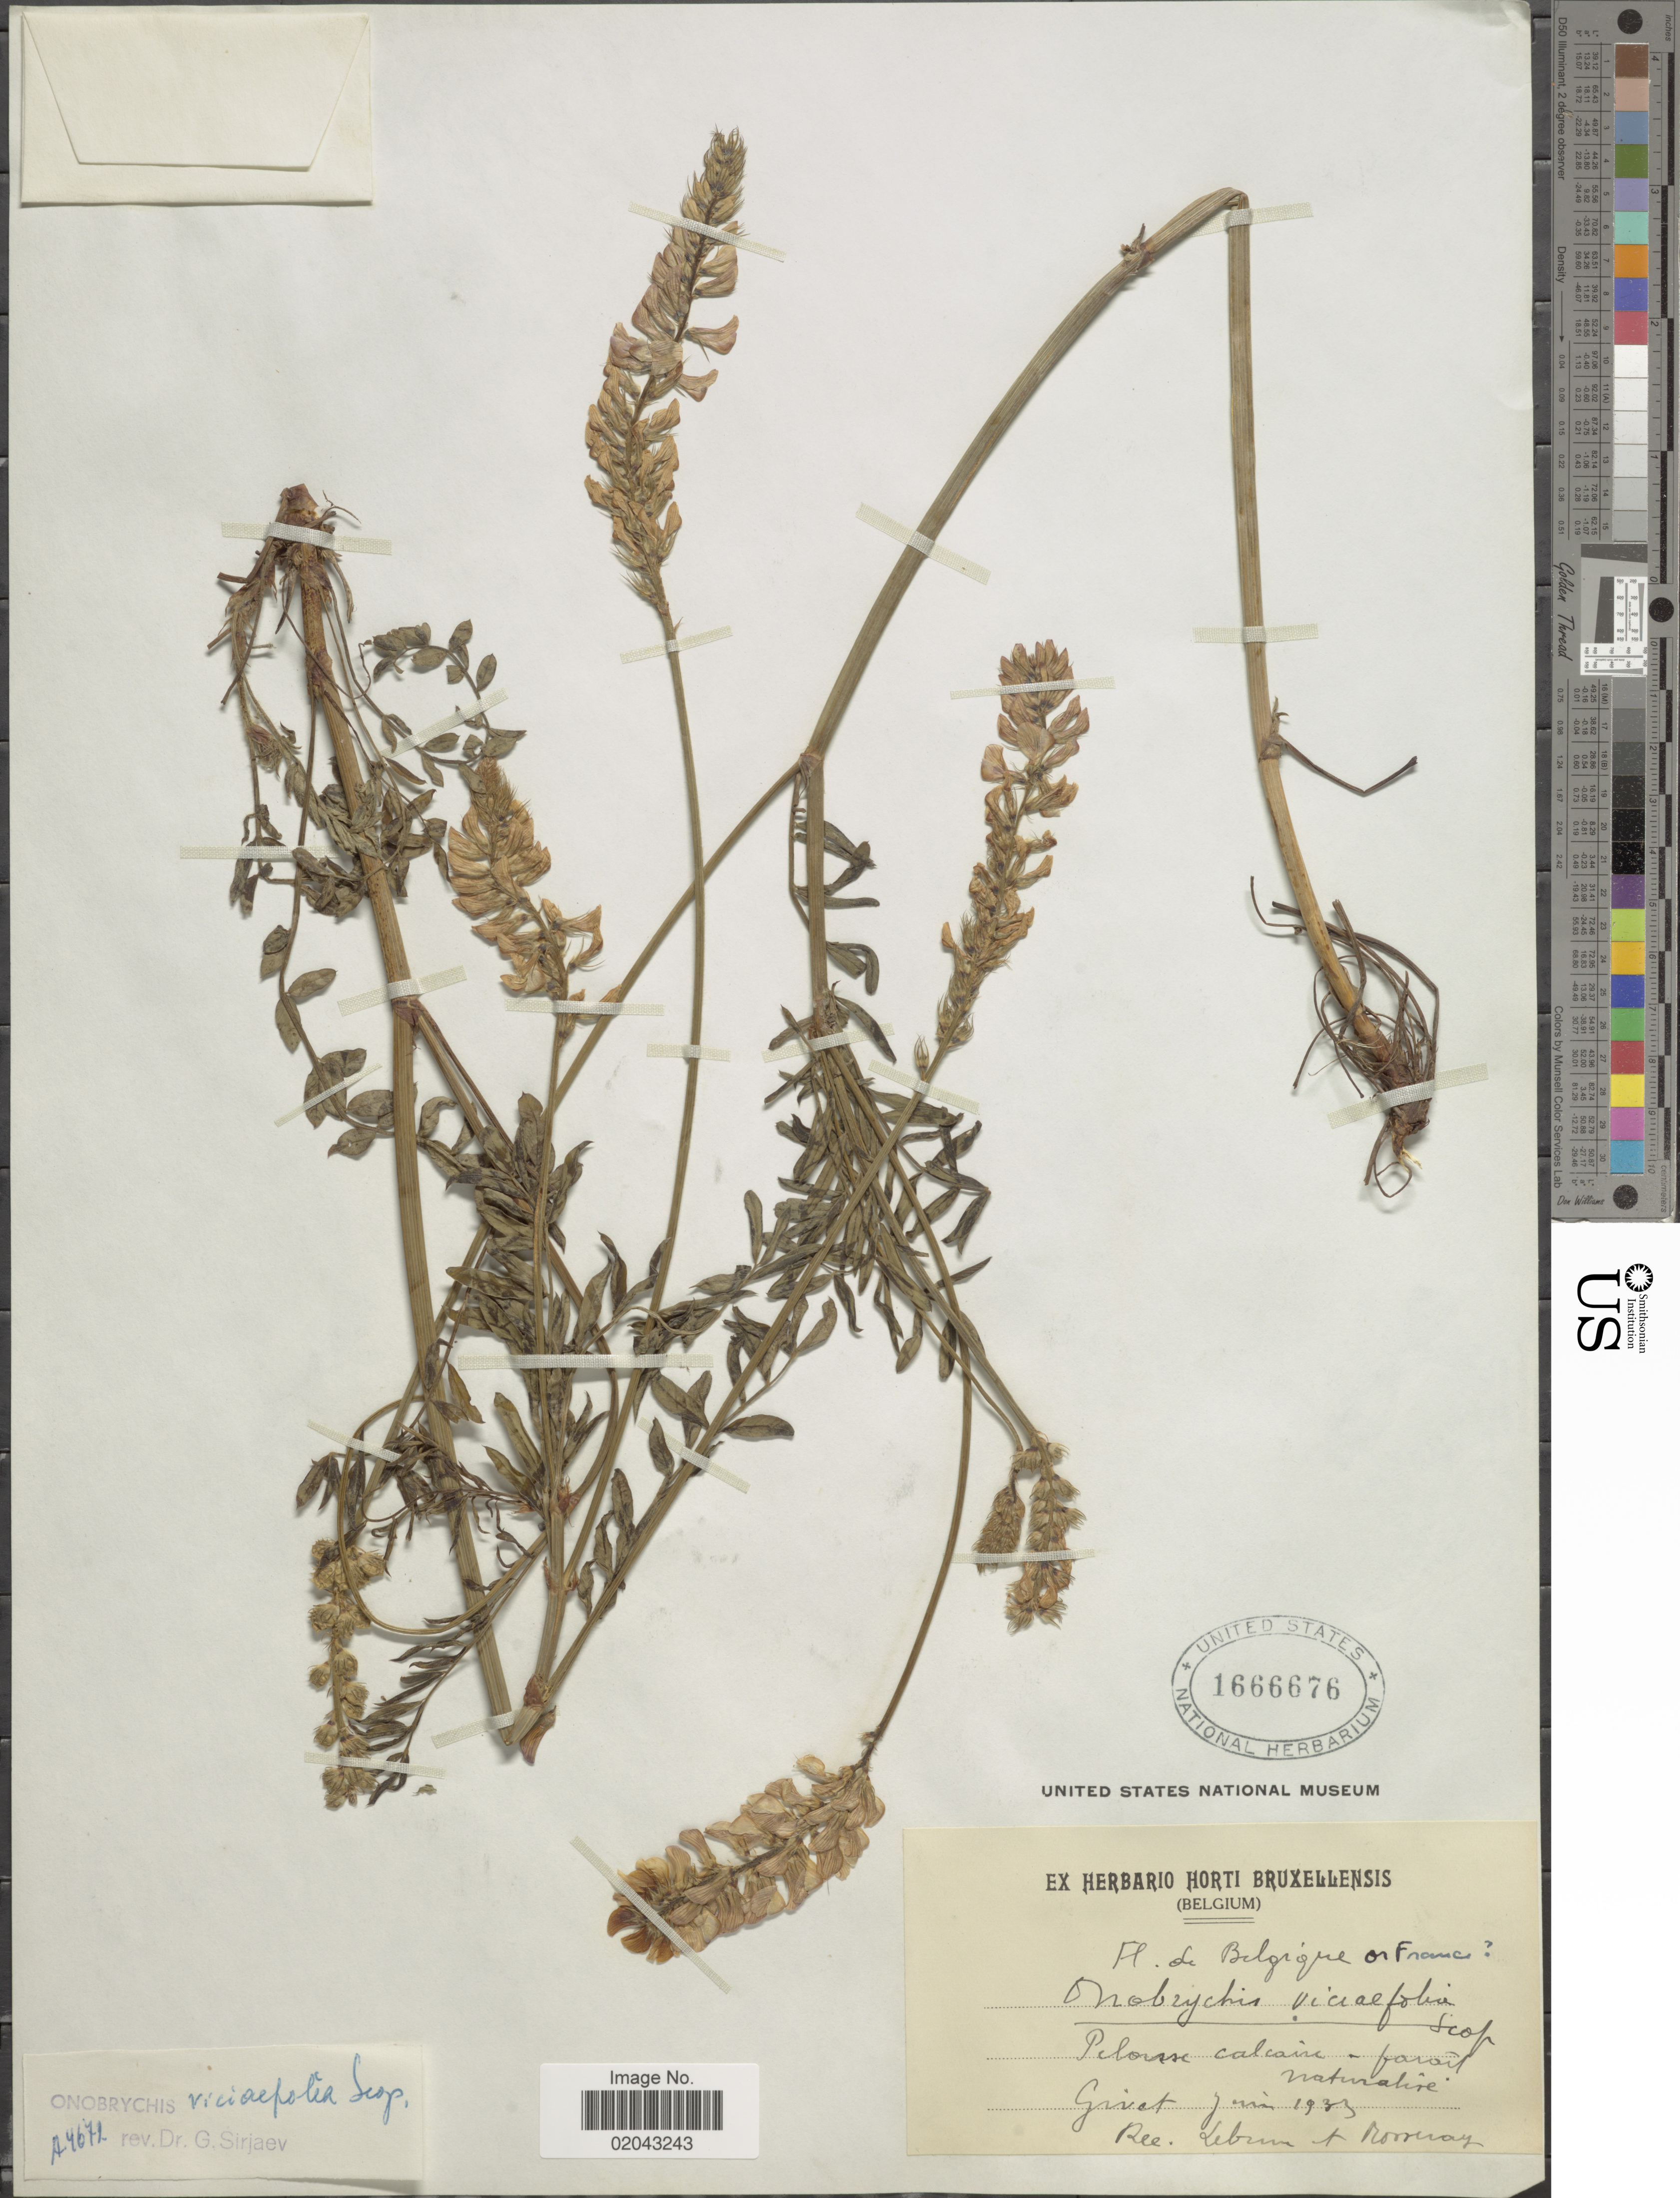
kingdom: Plantae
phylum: Tracheophyta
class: Magnoliopsida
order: Fabales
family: Fabaceae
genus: Onobrychis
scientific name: Onobrychis viciaefolia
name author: Trautv.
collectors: J.A. Lebrun & Mosseray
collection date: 1933-06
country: Belgium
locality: Pelousse calcaire - farail naturative.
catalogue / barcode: US 1666676